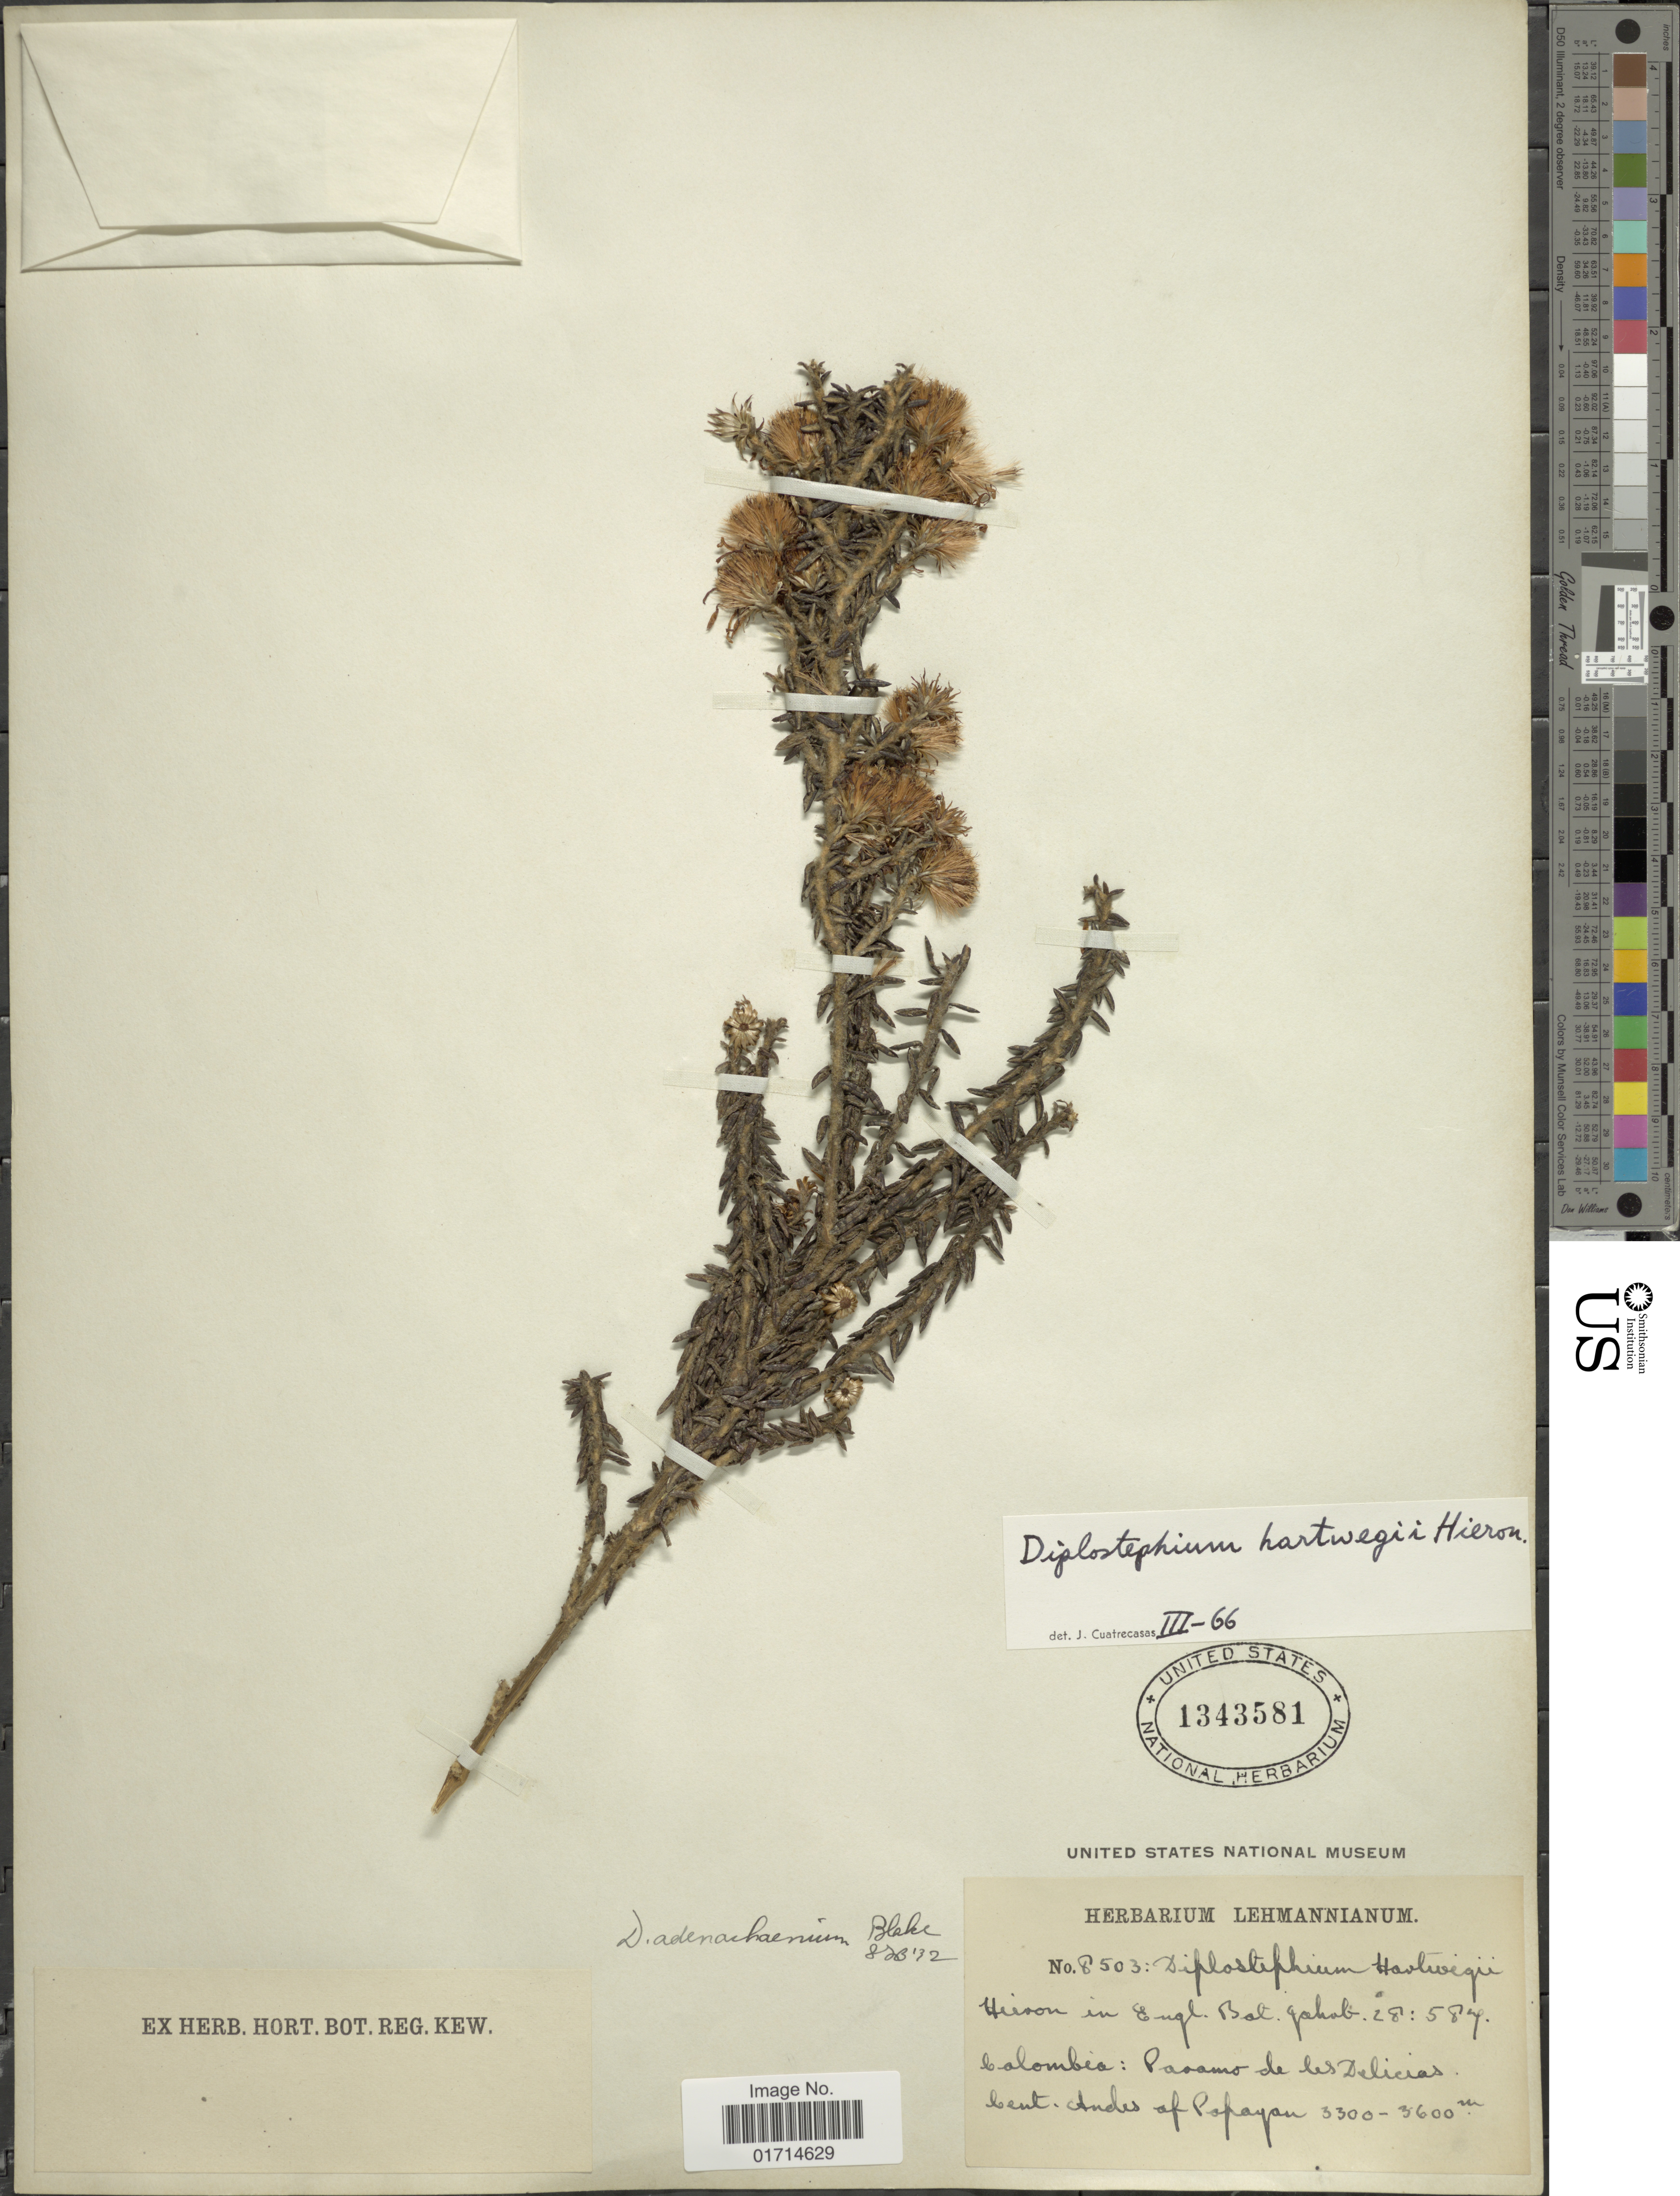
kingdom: Plantae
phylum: Tracheophyta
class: Magnoliopsida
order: Asterales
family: Asteraceae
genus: Diplostephium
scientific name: Diplostephium hartwegii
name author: Hieron.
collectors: ex herb. Lehmannianum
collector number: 8503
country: Colombia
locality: Paramo de les Delicias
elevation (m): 3300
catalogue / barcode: US 1343581